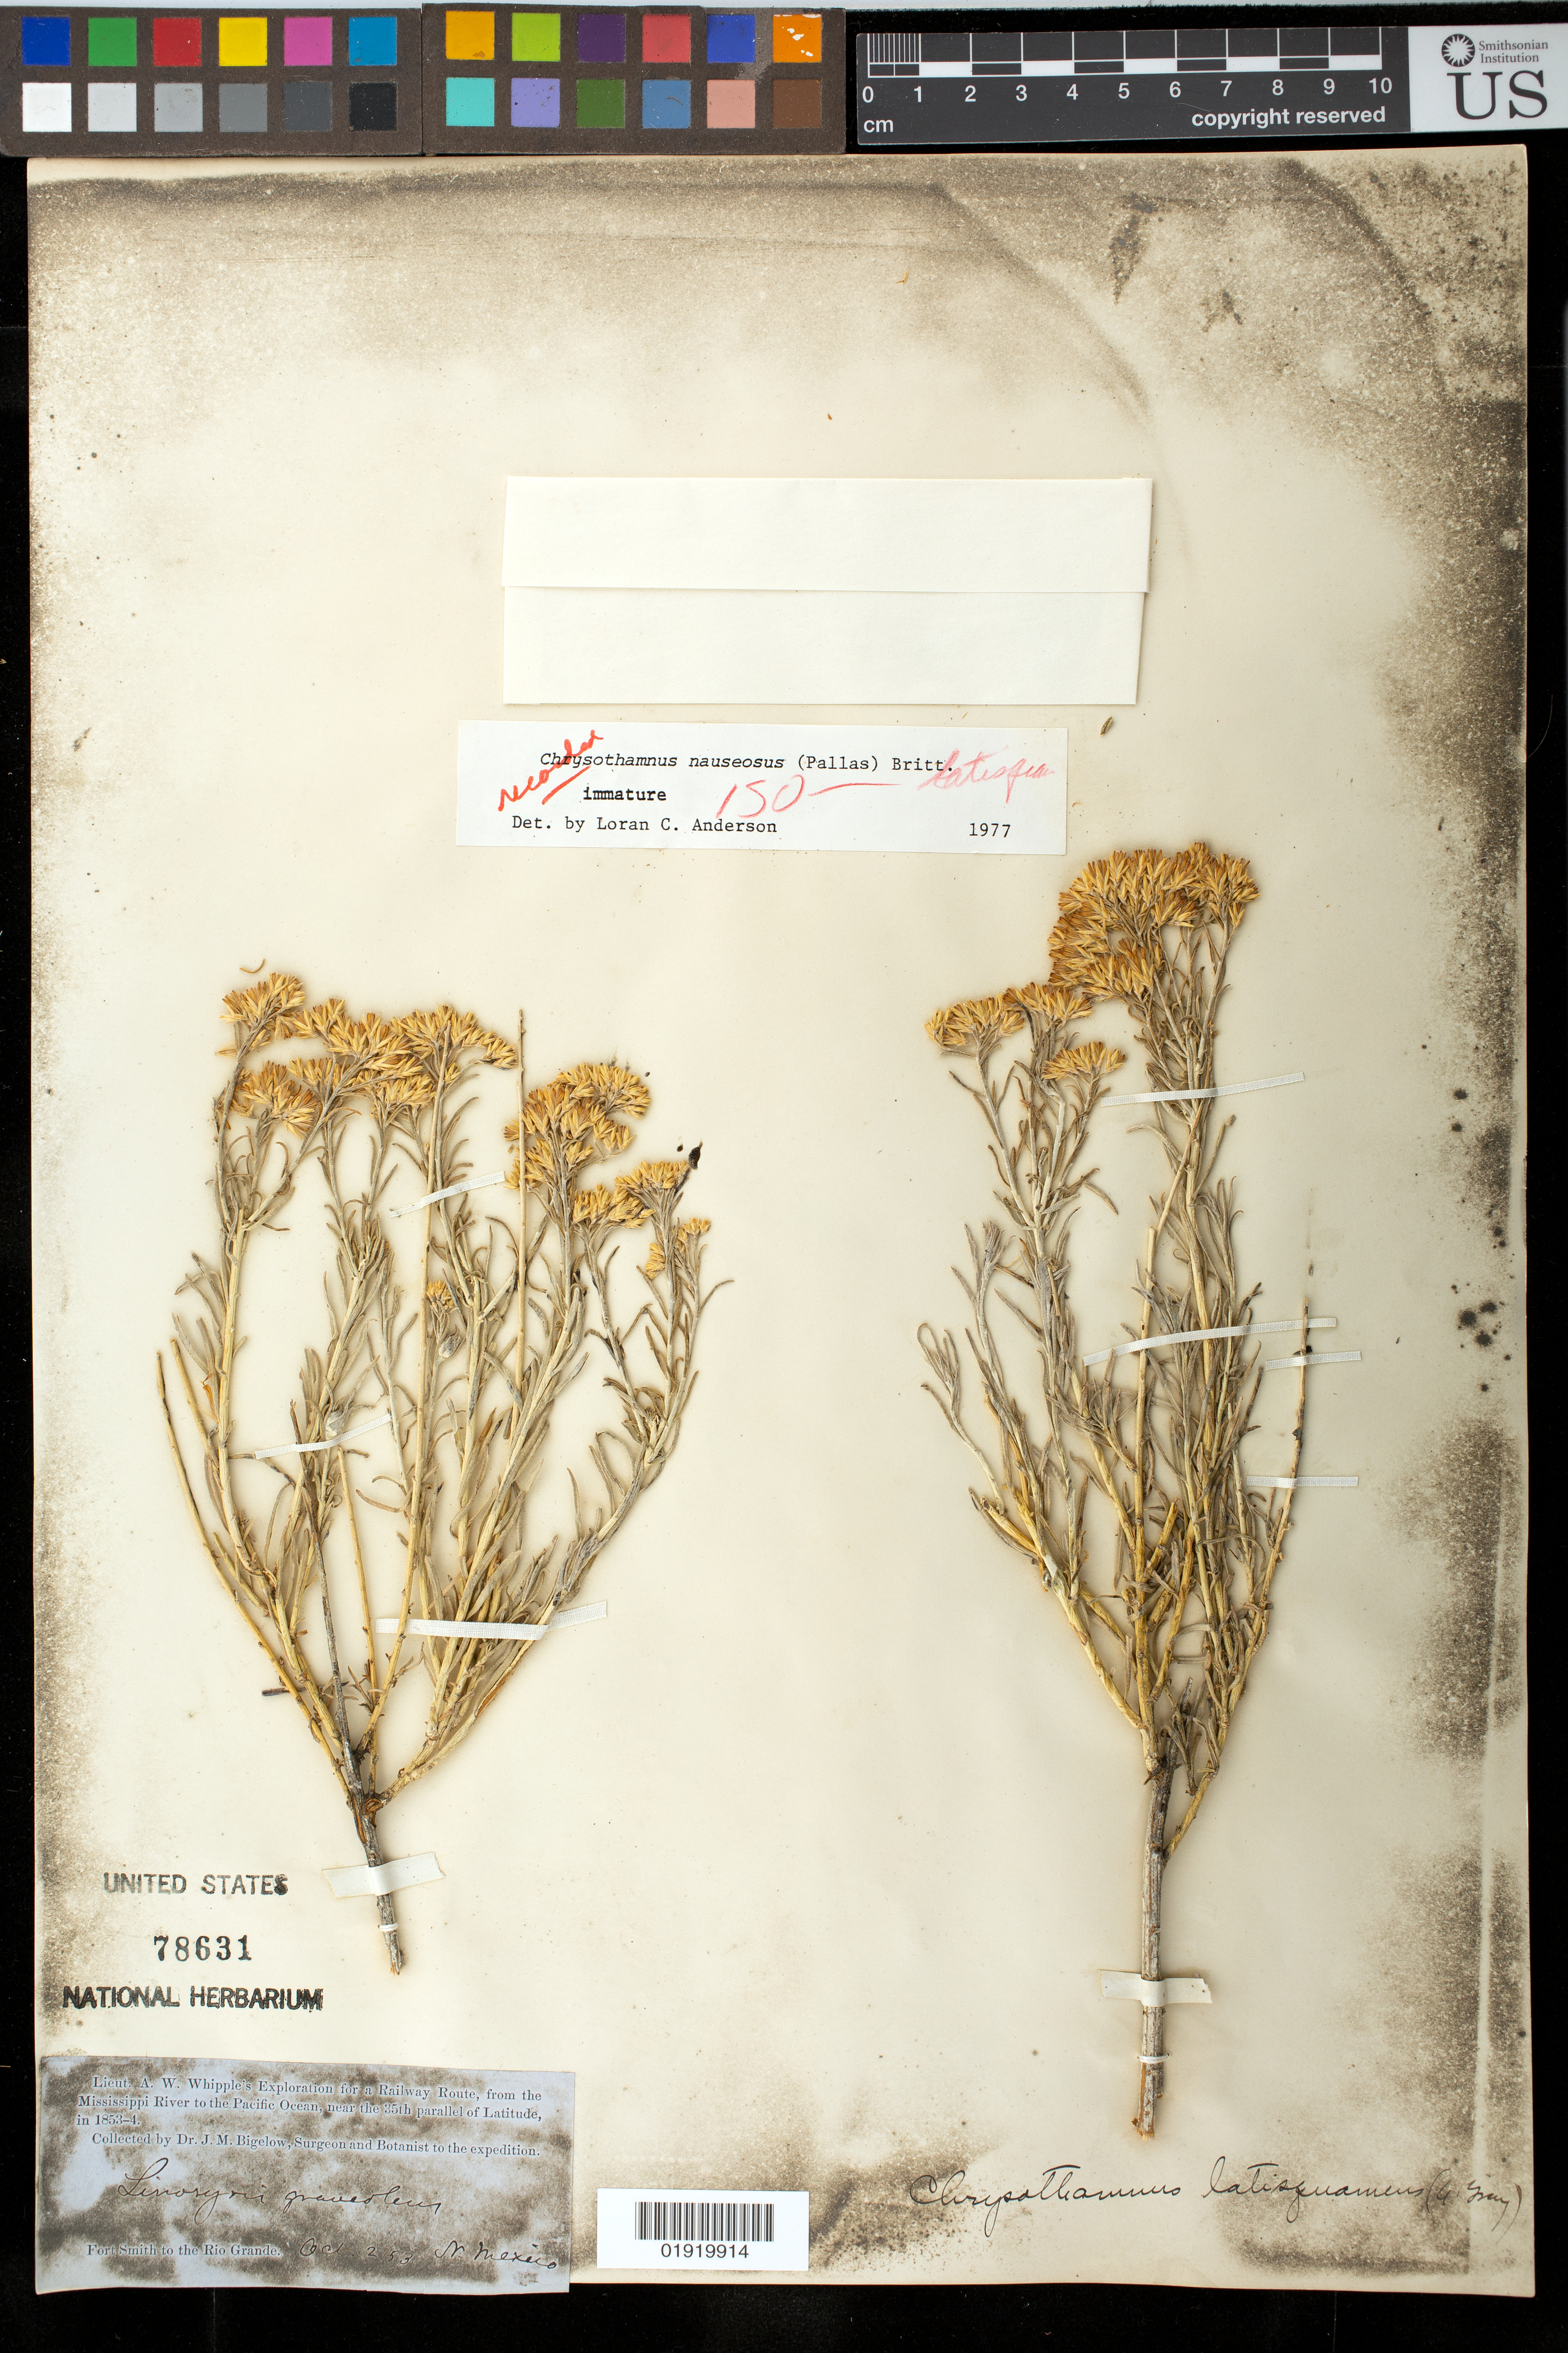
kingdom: Plantae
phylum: Tracheophyta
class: Magnoliopsida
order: Asterales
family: Asteraceae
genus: Bigelowia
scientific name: Bigelowia graveolens var. latisquamea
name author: A. Gray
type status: Isosyntype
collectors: J. M. Bigelow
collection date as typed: Oct. 2/53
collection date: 1853-10-02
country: United States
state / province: New Mexico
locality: Fort Smith to the Rio Grande. N. Mexico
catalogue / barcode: US 78631